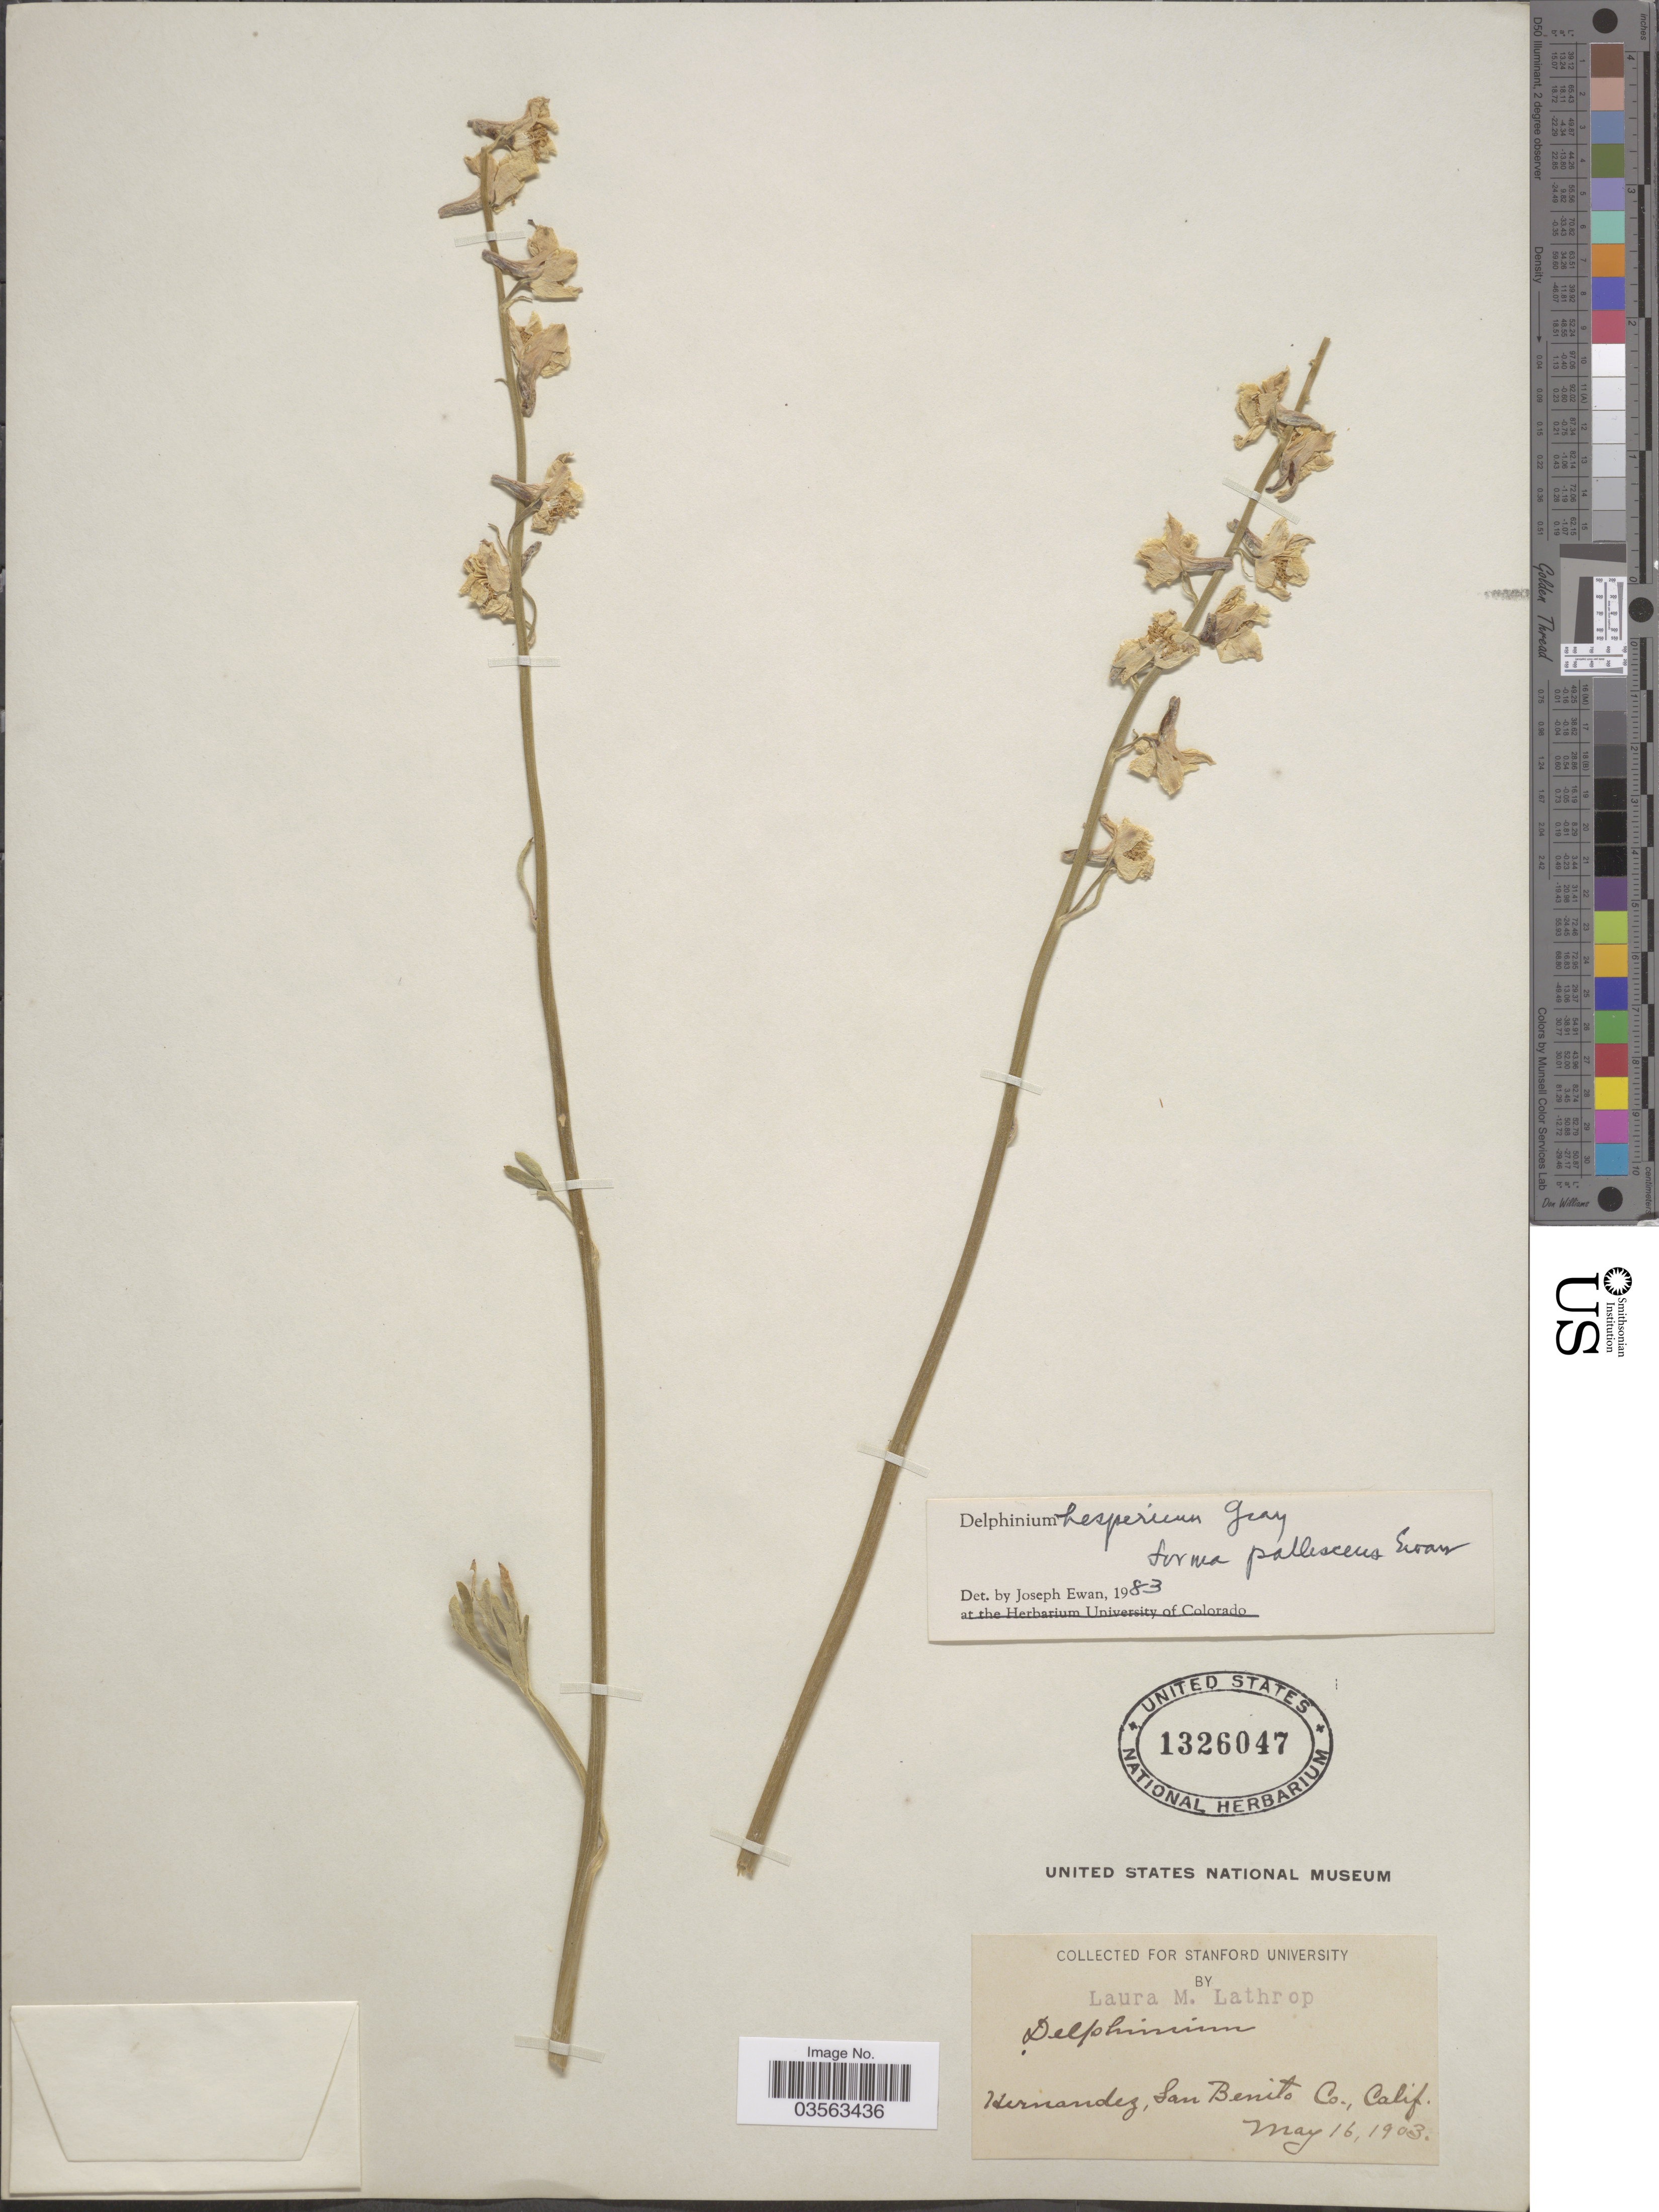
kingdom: Plantae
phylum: Tracheophyta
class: Magnoliopsida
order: Ranunculales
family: Ranunculaceae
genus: Delphinium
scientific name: Delphinium hesperium subsp. pallescens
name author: (Ewan) F. H. Lewis & Epling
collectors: L. M. Lathrop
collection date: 1903-05-16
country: United States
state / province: California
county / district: San Benito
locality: Hernandez, San Benito Co.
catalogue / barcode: US 1326047